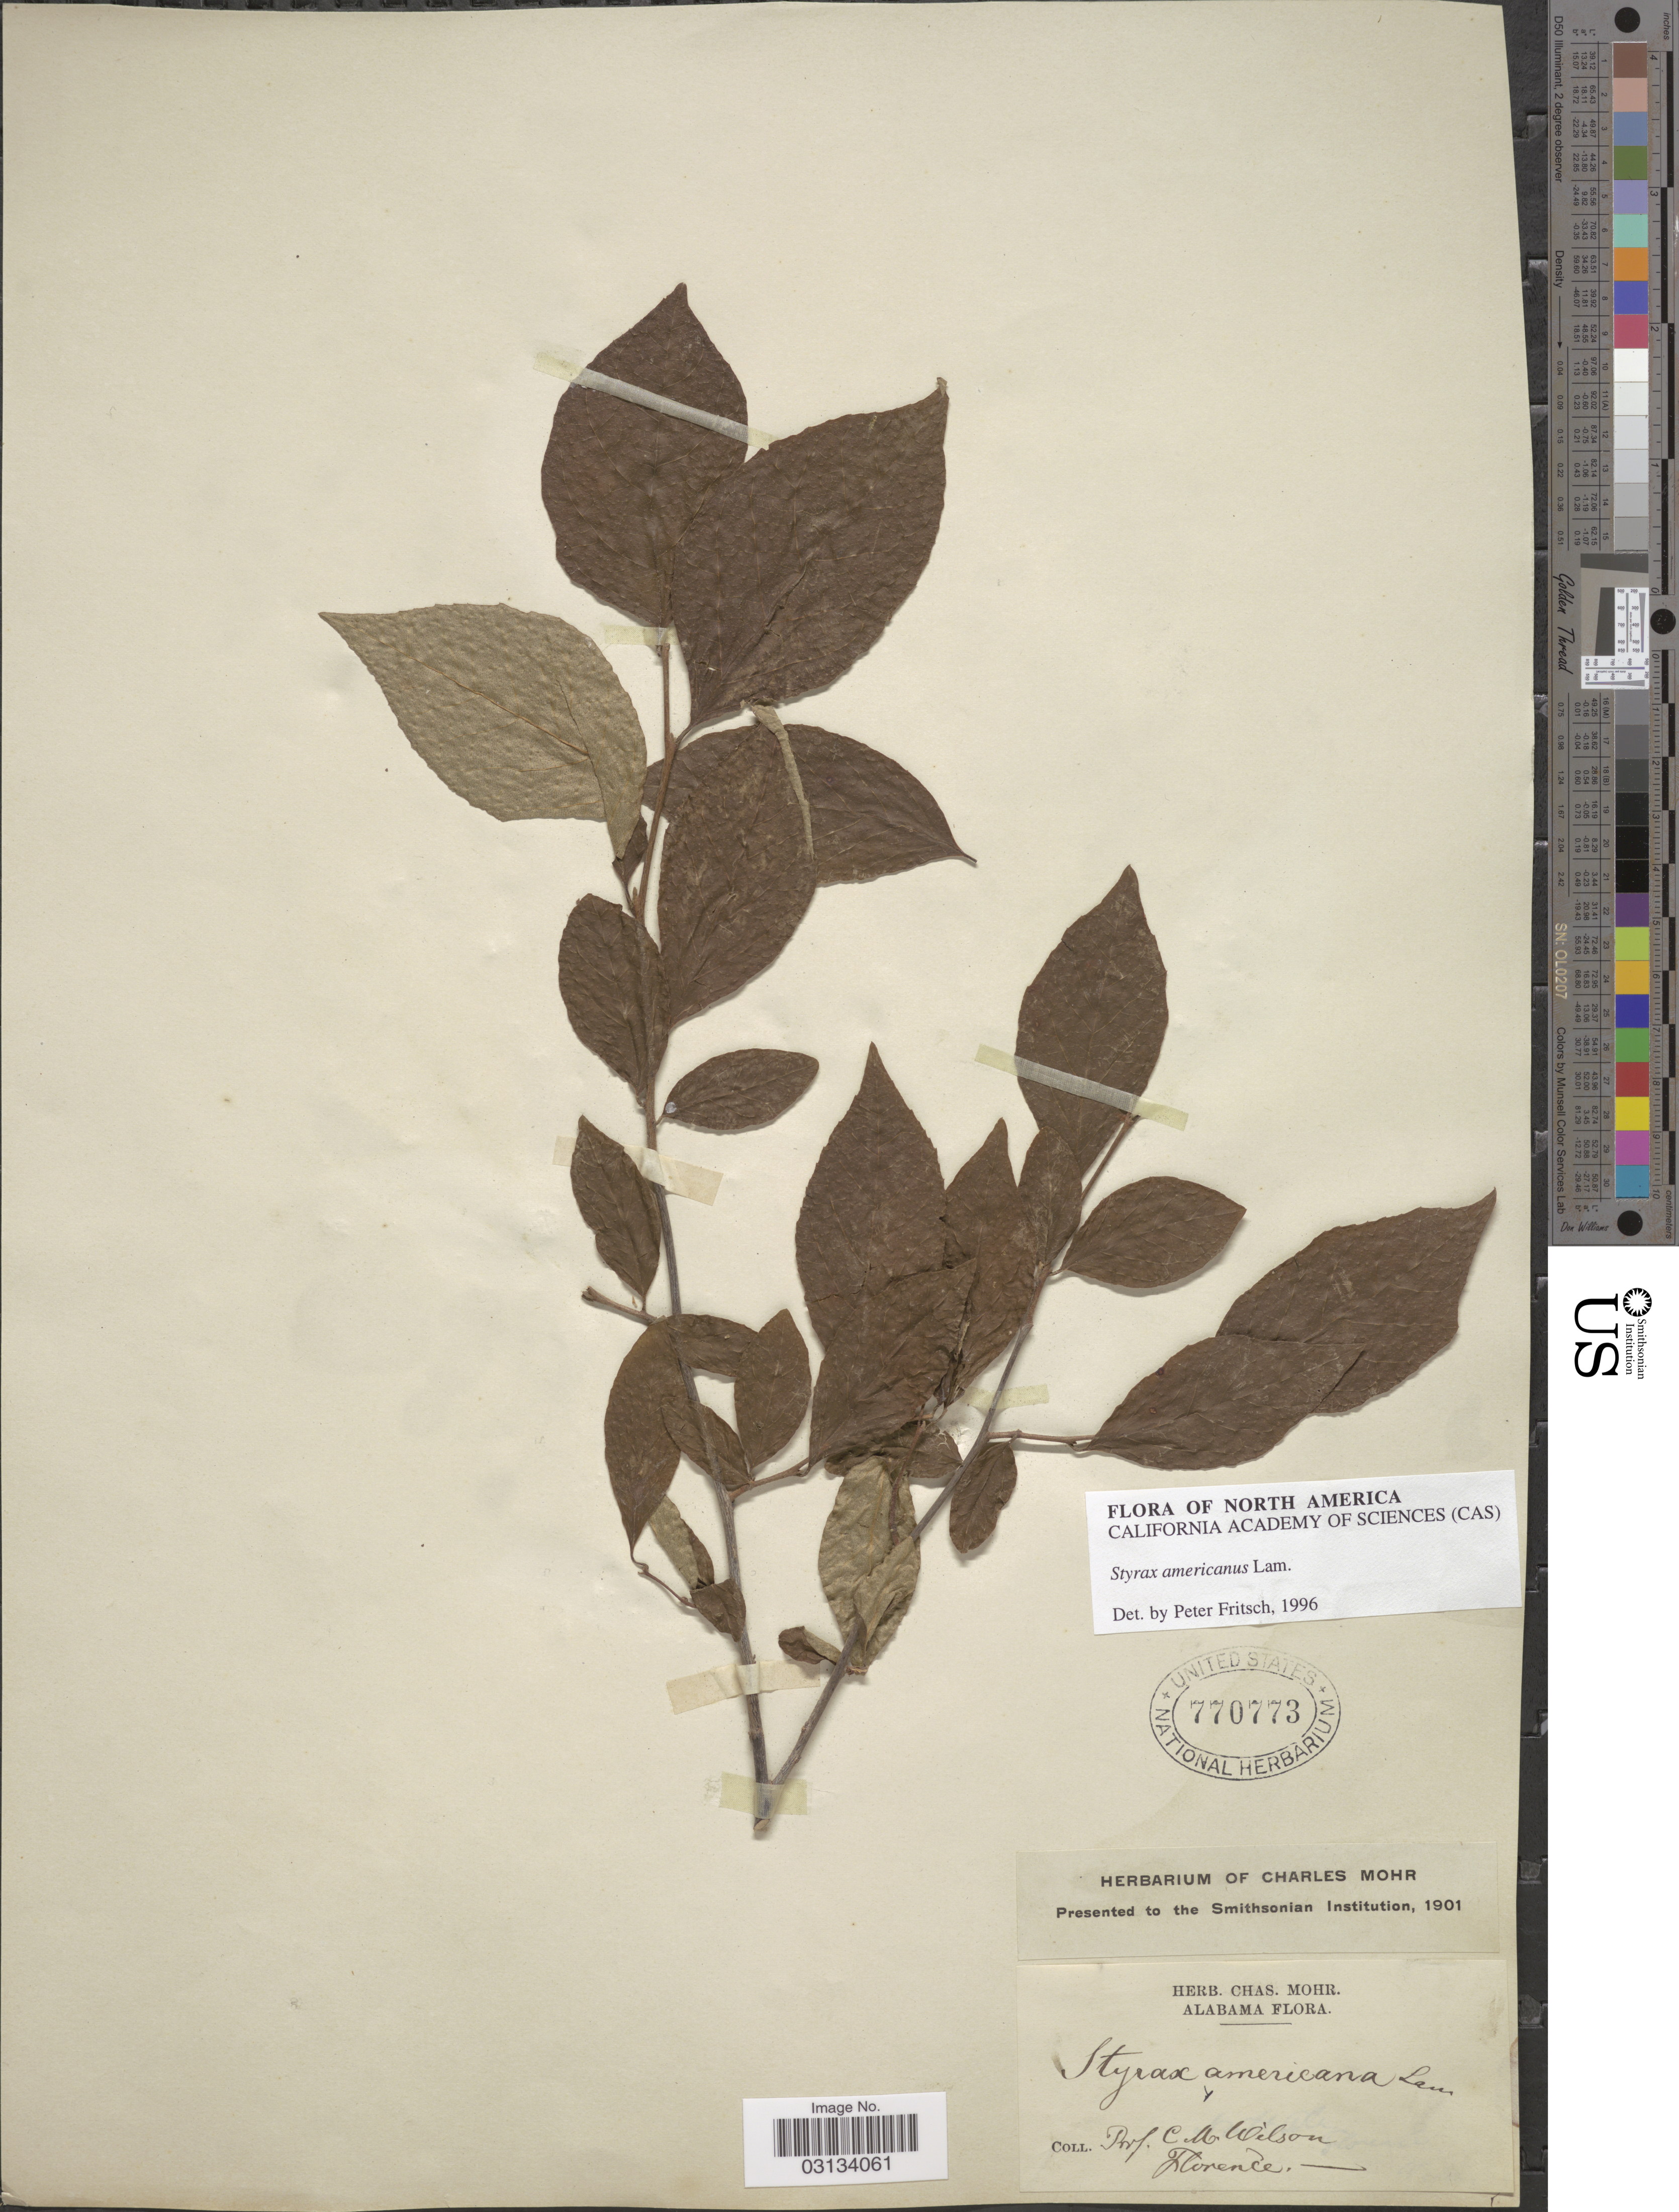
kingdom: Plantae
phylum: Tracheophyta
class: Magnoliopsida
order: Ericales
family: Styracaceae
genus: Styrax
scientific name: Styrax americanus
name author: Lam.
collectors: C. M. Wilson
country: United States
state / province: Alabama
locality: Florence.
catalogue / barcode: US 770773